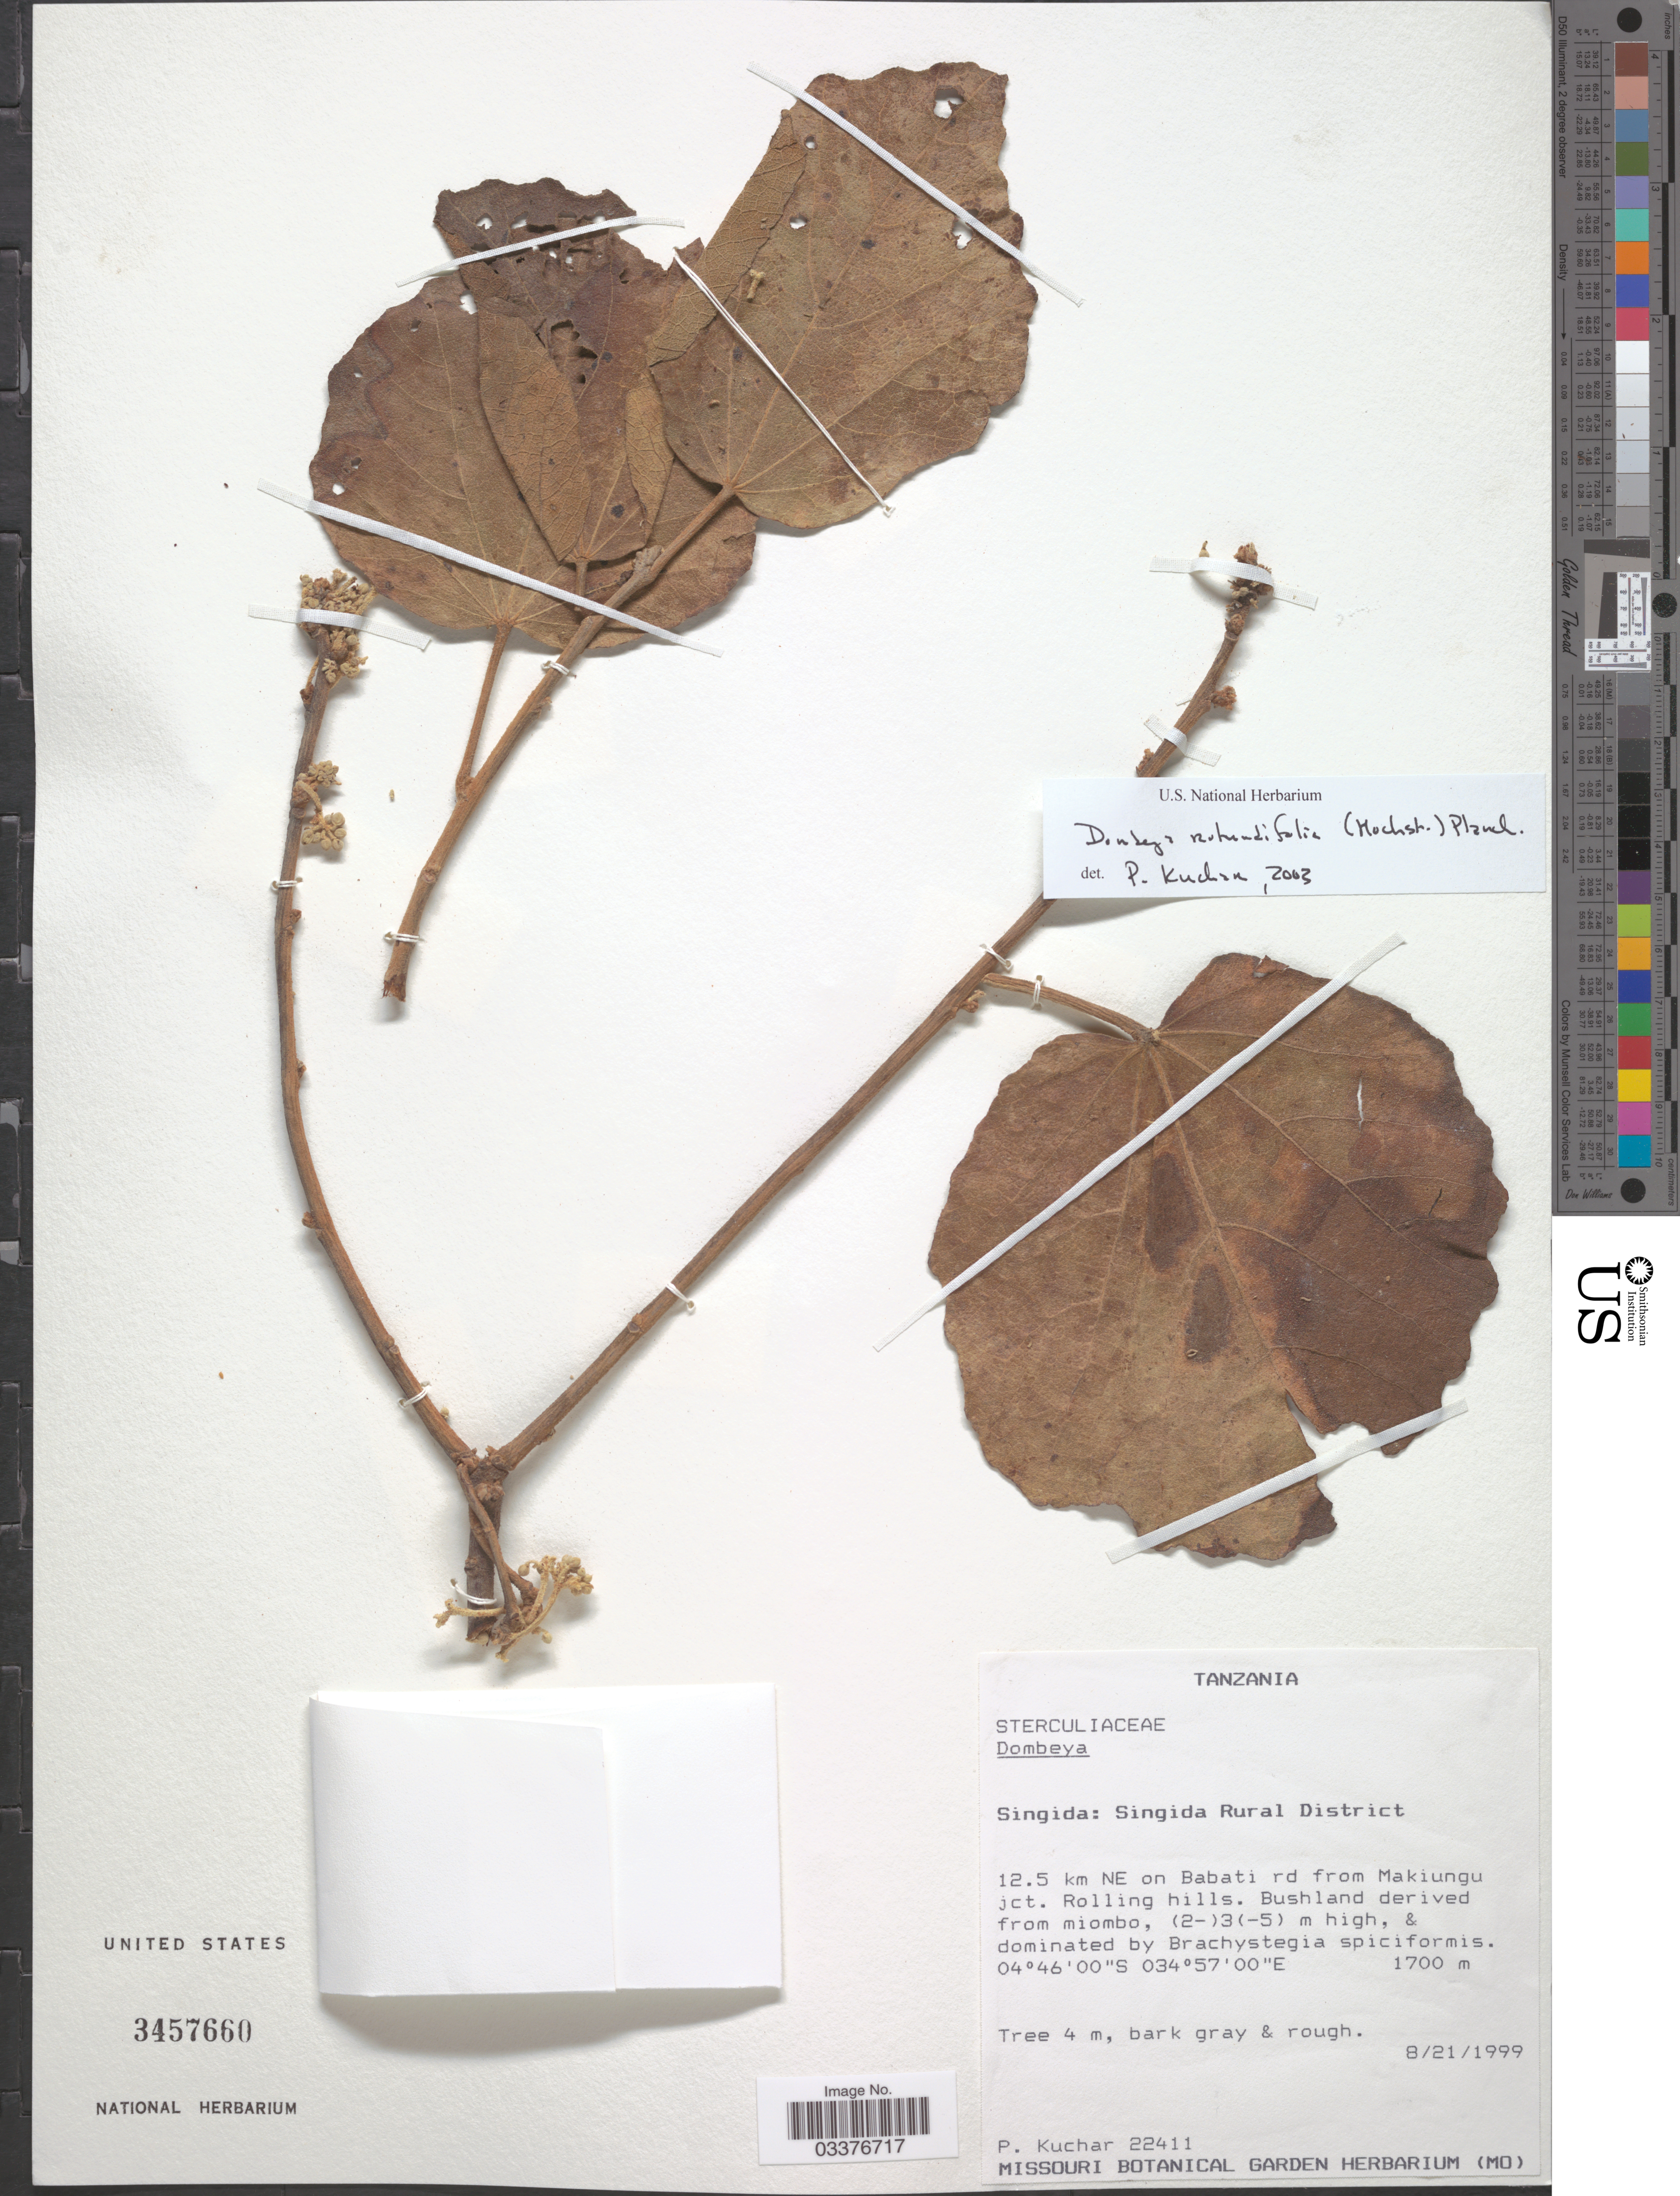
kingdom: Plantae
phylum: Tracheophyta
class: Magnoliopsida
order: Malvales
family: Malvaceae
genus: Dombeya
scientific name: Dombeya rotundifolia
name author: (Hochst.) Planch.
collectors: P. Kuchar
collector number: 22411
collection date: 1999-08-21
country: Tanzania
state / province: Singida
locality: Singida Rural District. 12.5 km NE on Babati rd from Makiungu jct. Rolling hills.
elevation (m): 1700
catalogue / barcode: US 3457660